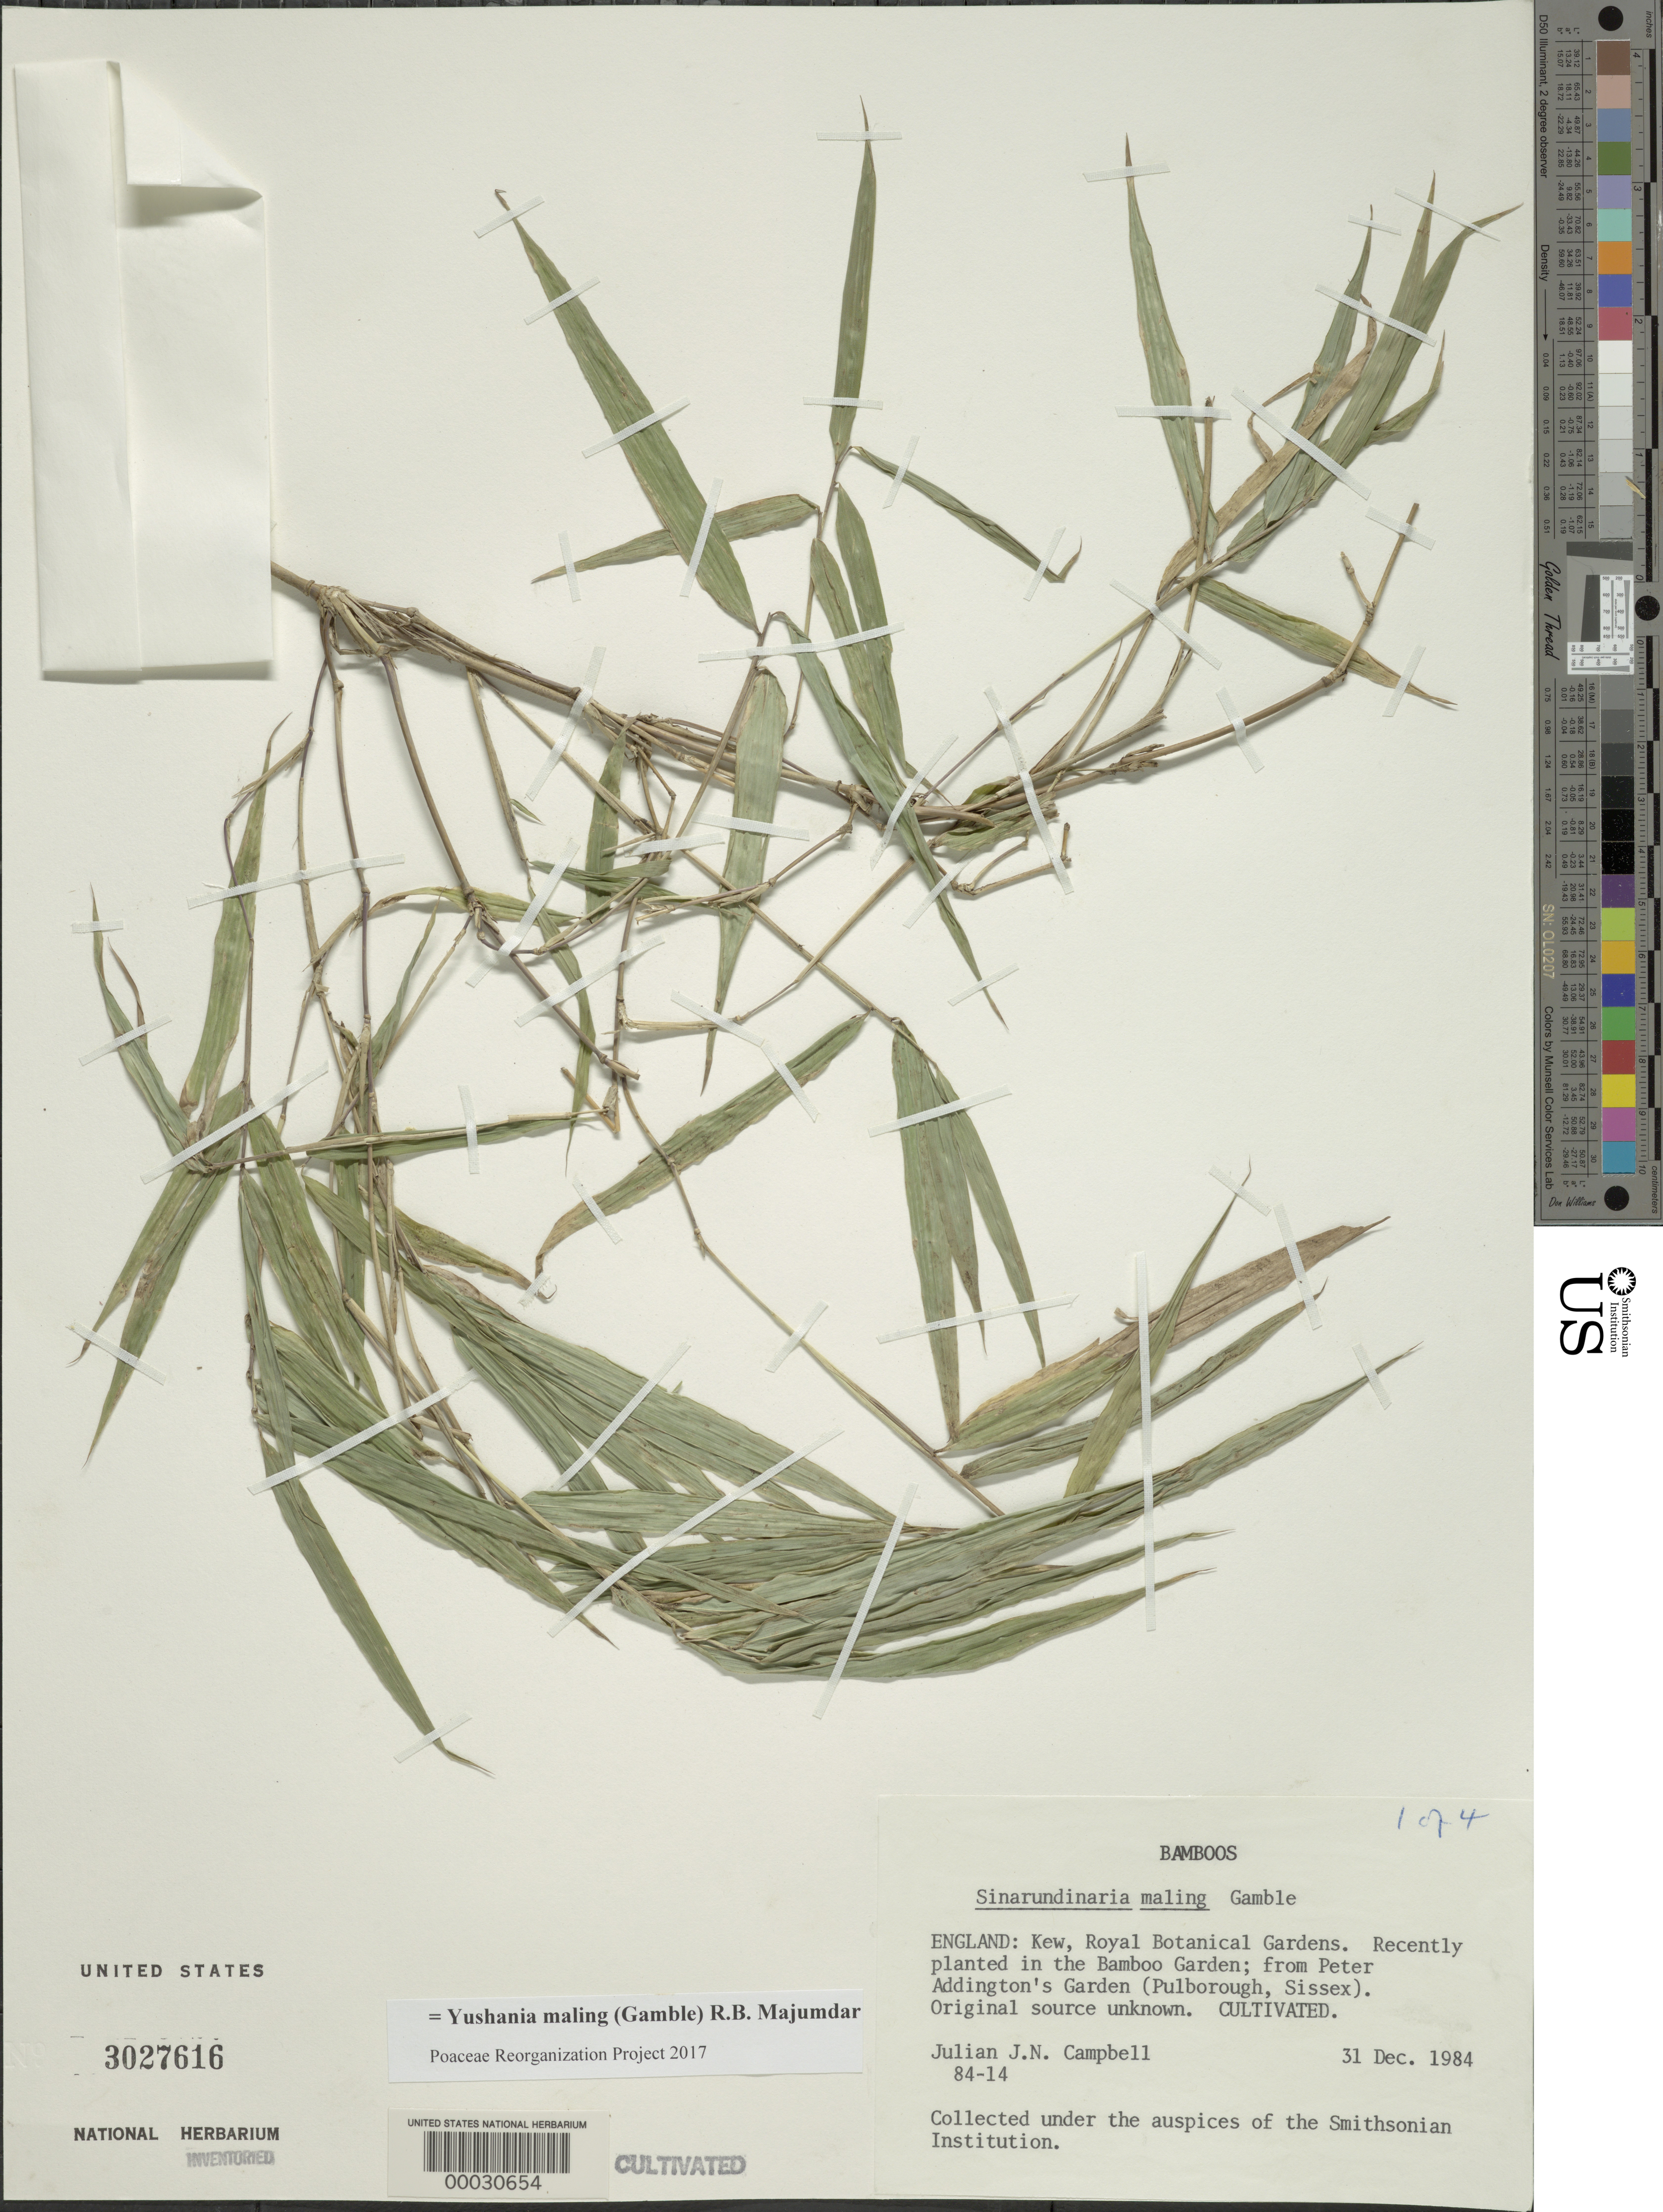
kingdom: Plantae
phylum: Tracheophyta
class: Liliopsida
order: Poales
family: Poaceae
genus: Yushania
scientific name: Yushania maling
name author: (Gamble) R.B. Majumdar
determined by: Poaceae Reorganization Project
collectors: J. E. Campbell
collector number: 84-14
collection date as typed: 31 Dec 1984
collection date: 1984-12-31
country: United Kingdom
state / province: England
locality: Kew, royal botanical gardens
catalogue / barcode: US 3027616